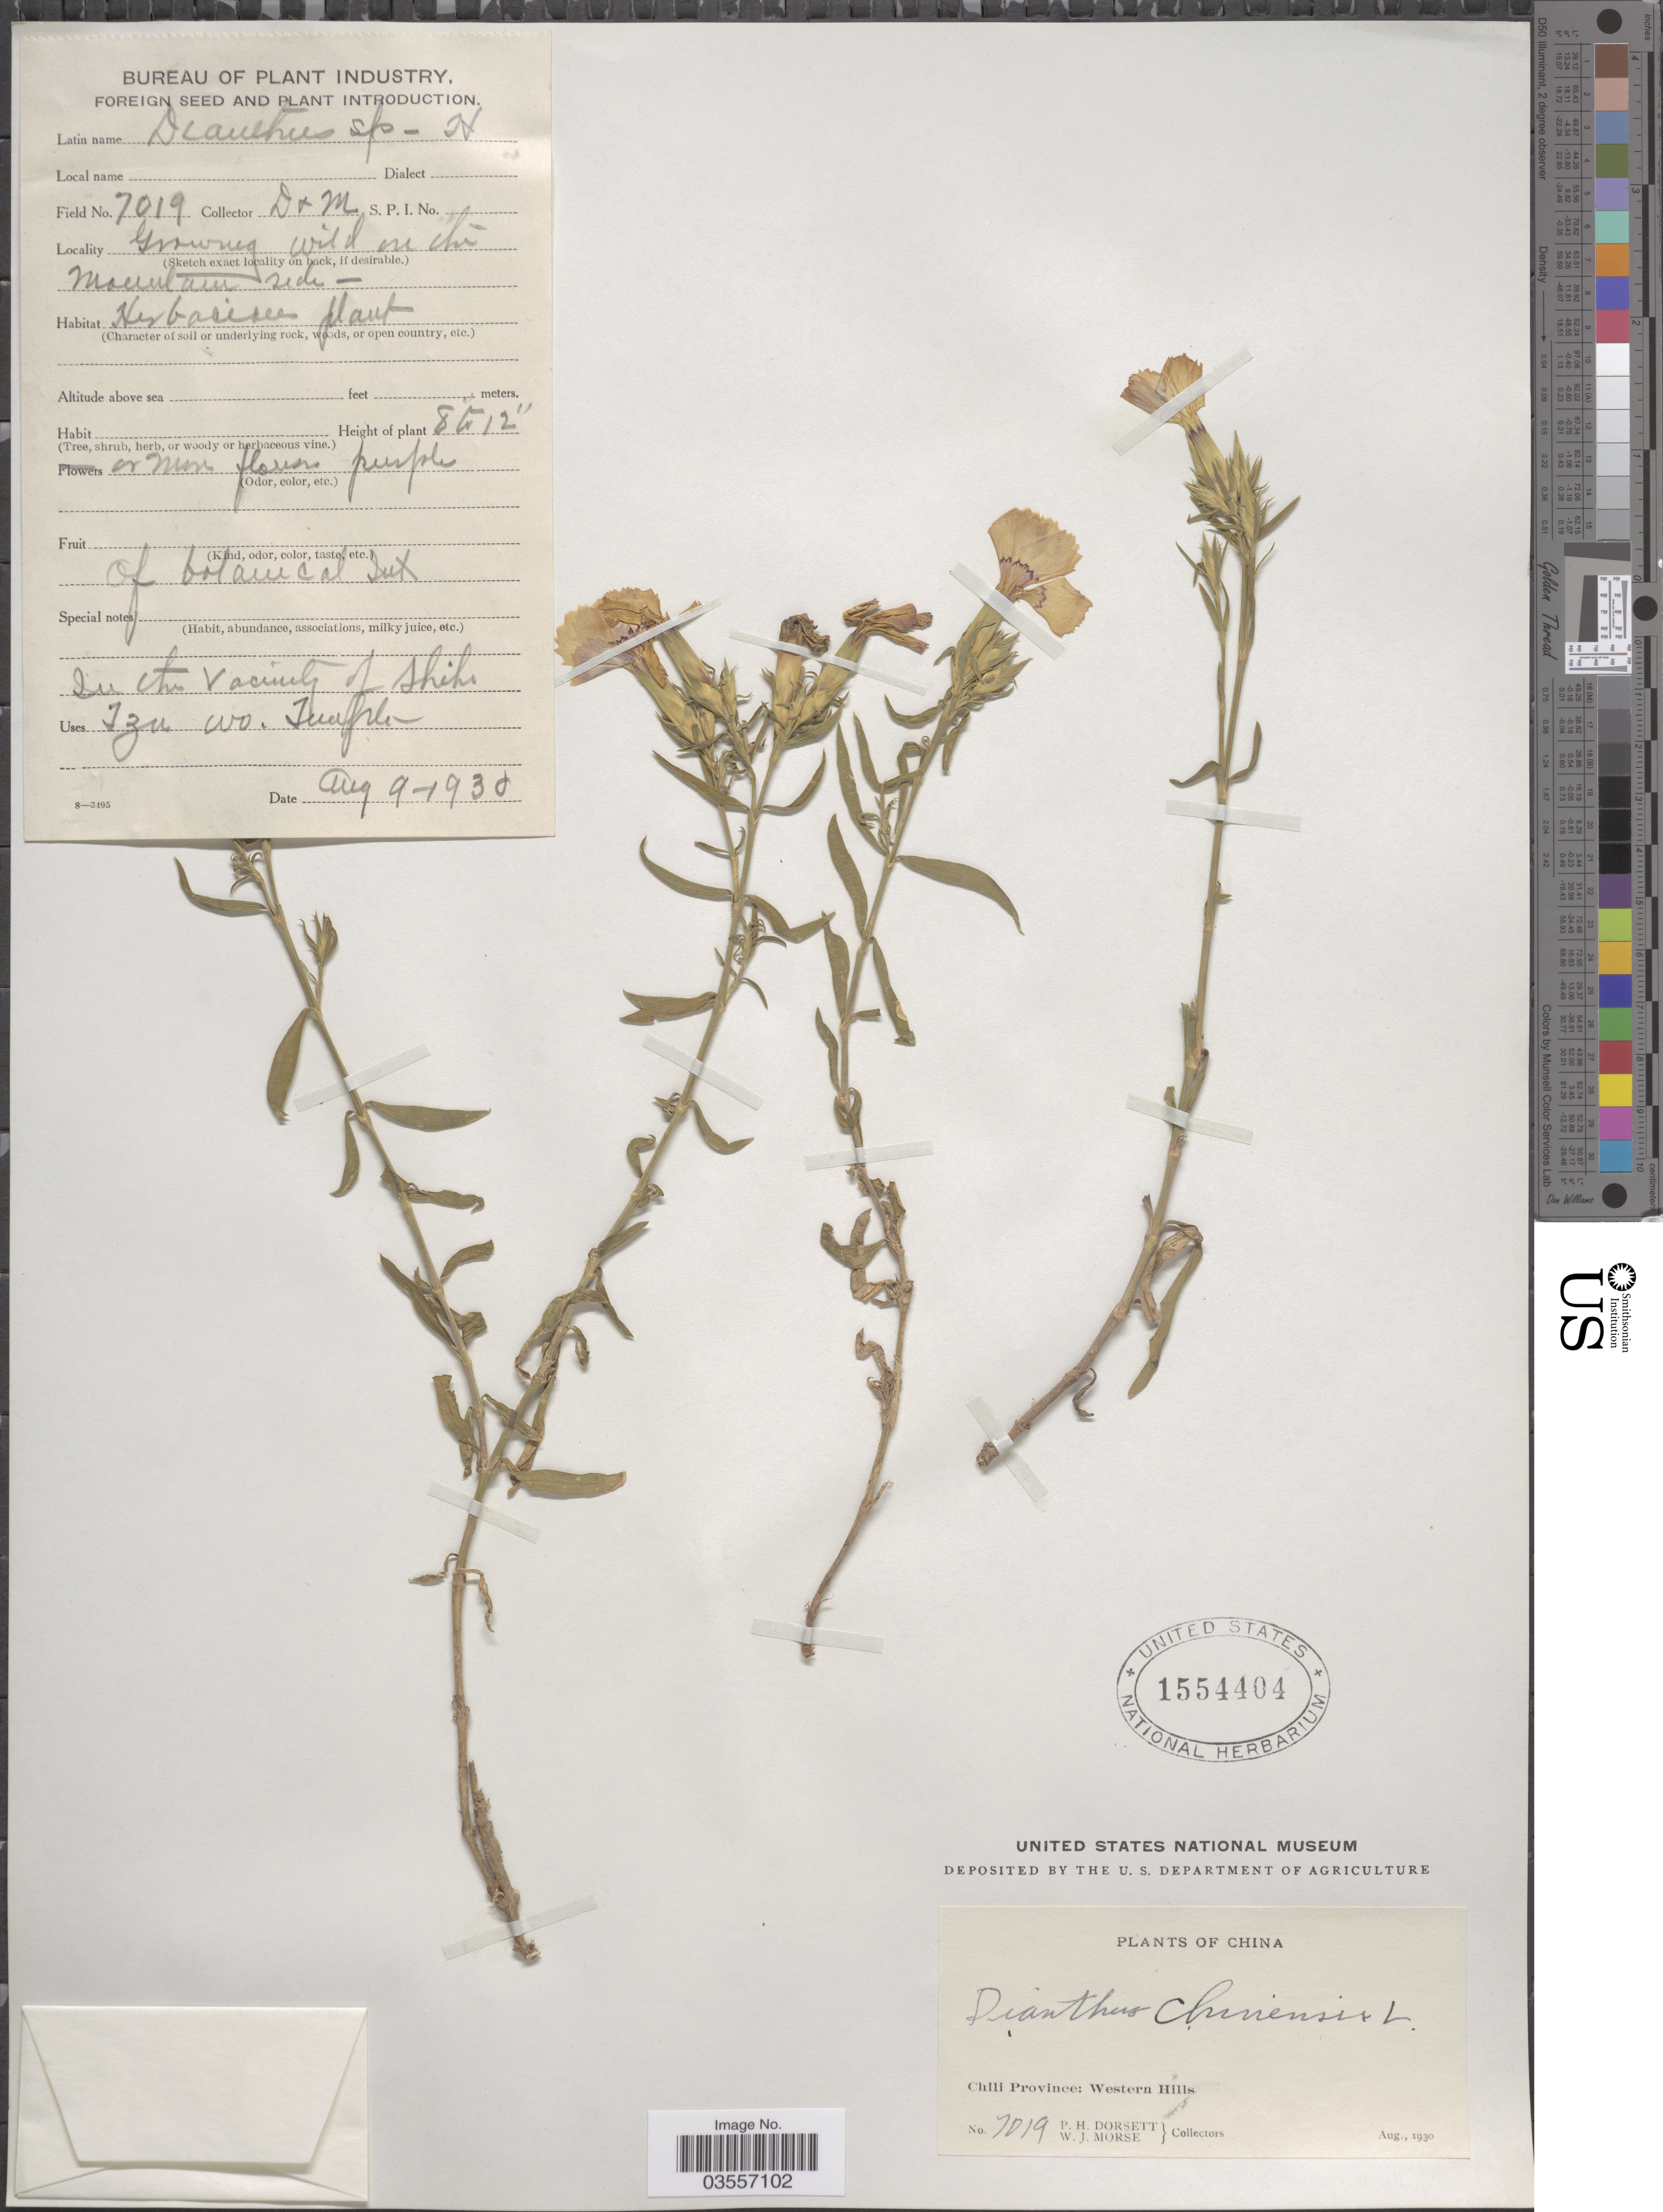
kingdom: Plantae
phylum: Tracheophyta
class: Magnoliopsida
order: Caryophyllales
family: Caryophyllaceae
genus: Dianthus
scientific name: Dianthus chinensis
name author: L.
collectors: P. H. Dorsett & W. J. Morse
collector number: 7019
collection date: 1930-08-09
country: China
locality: Chili Province: Western Hills. On the mountain side.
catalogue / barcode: US 1554404